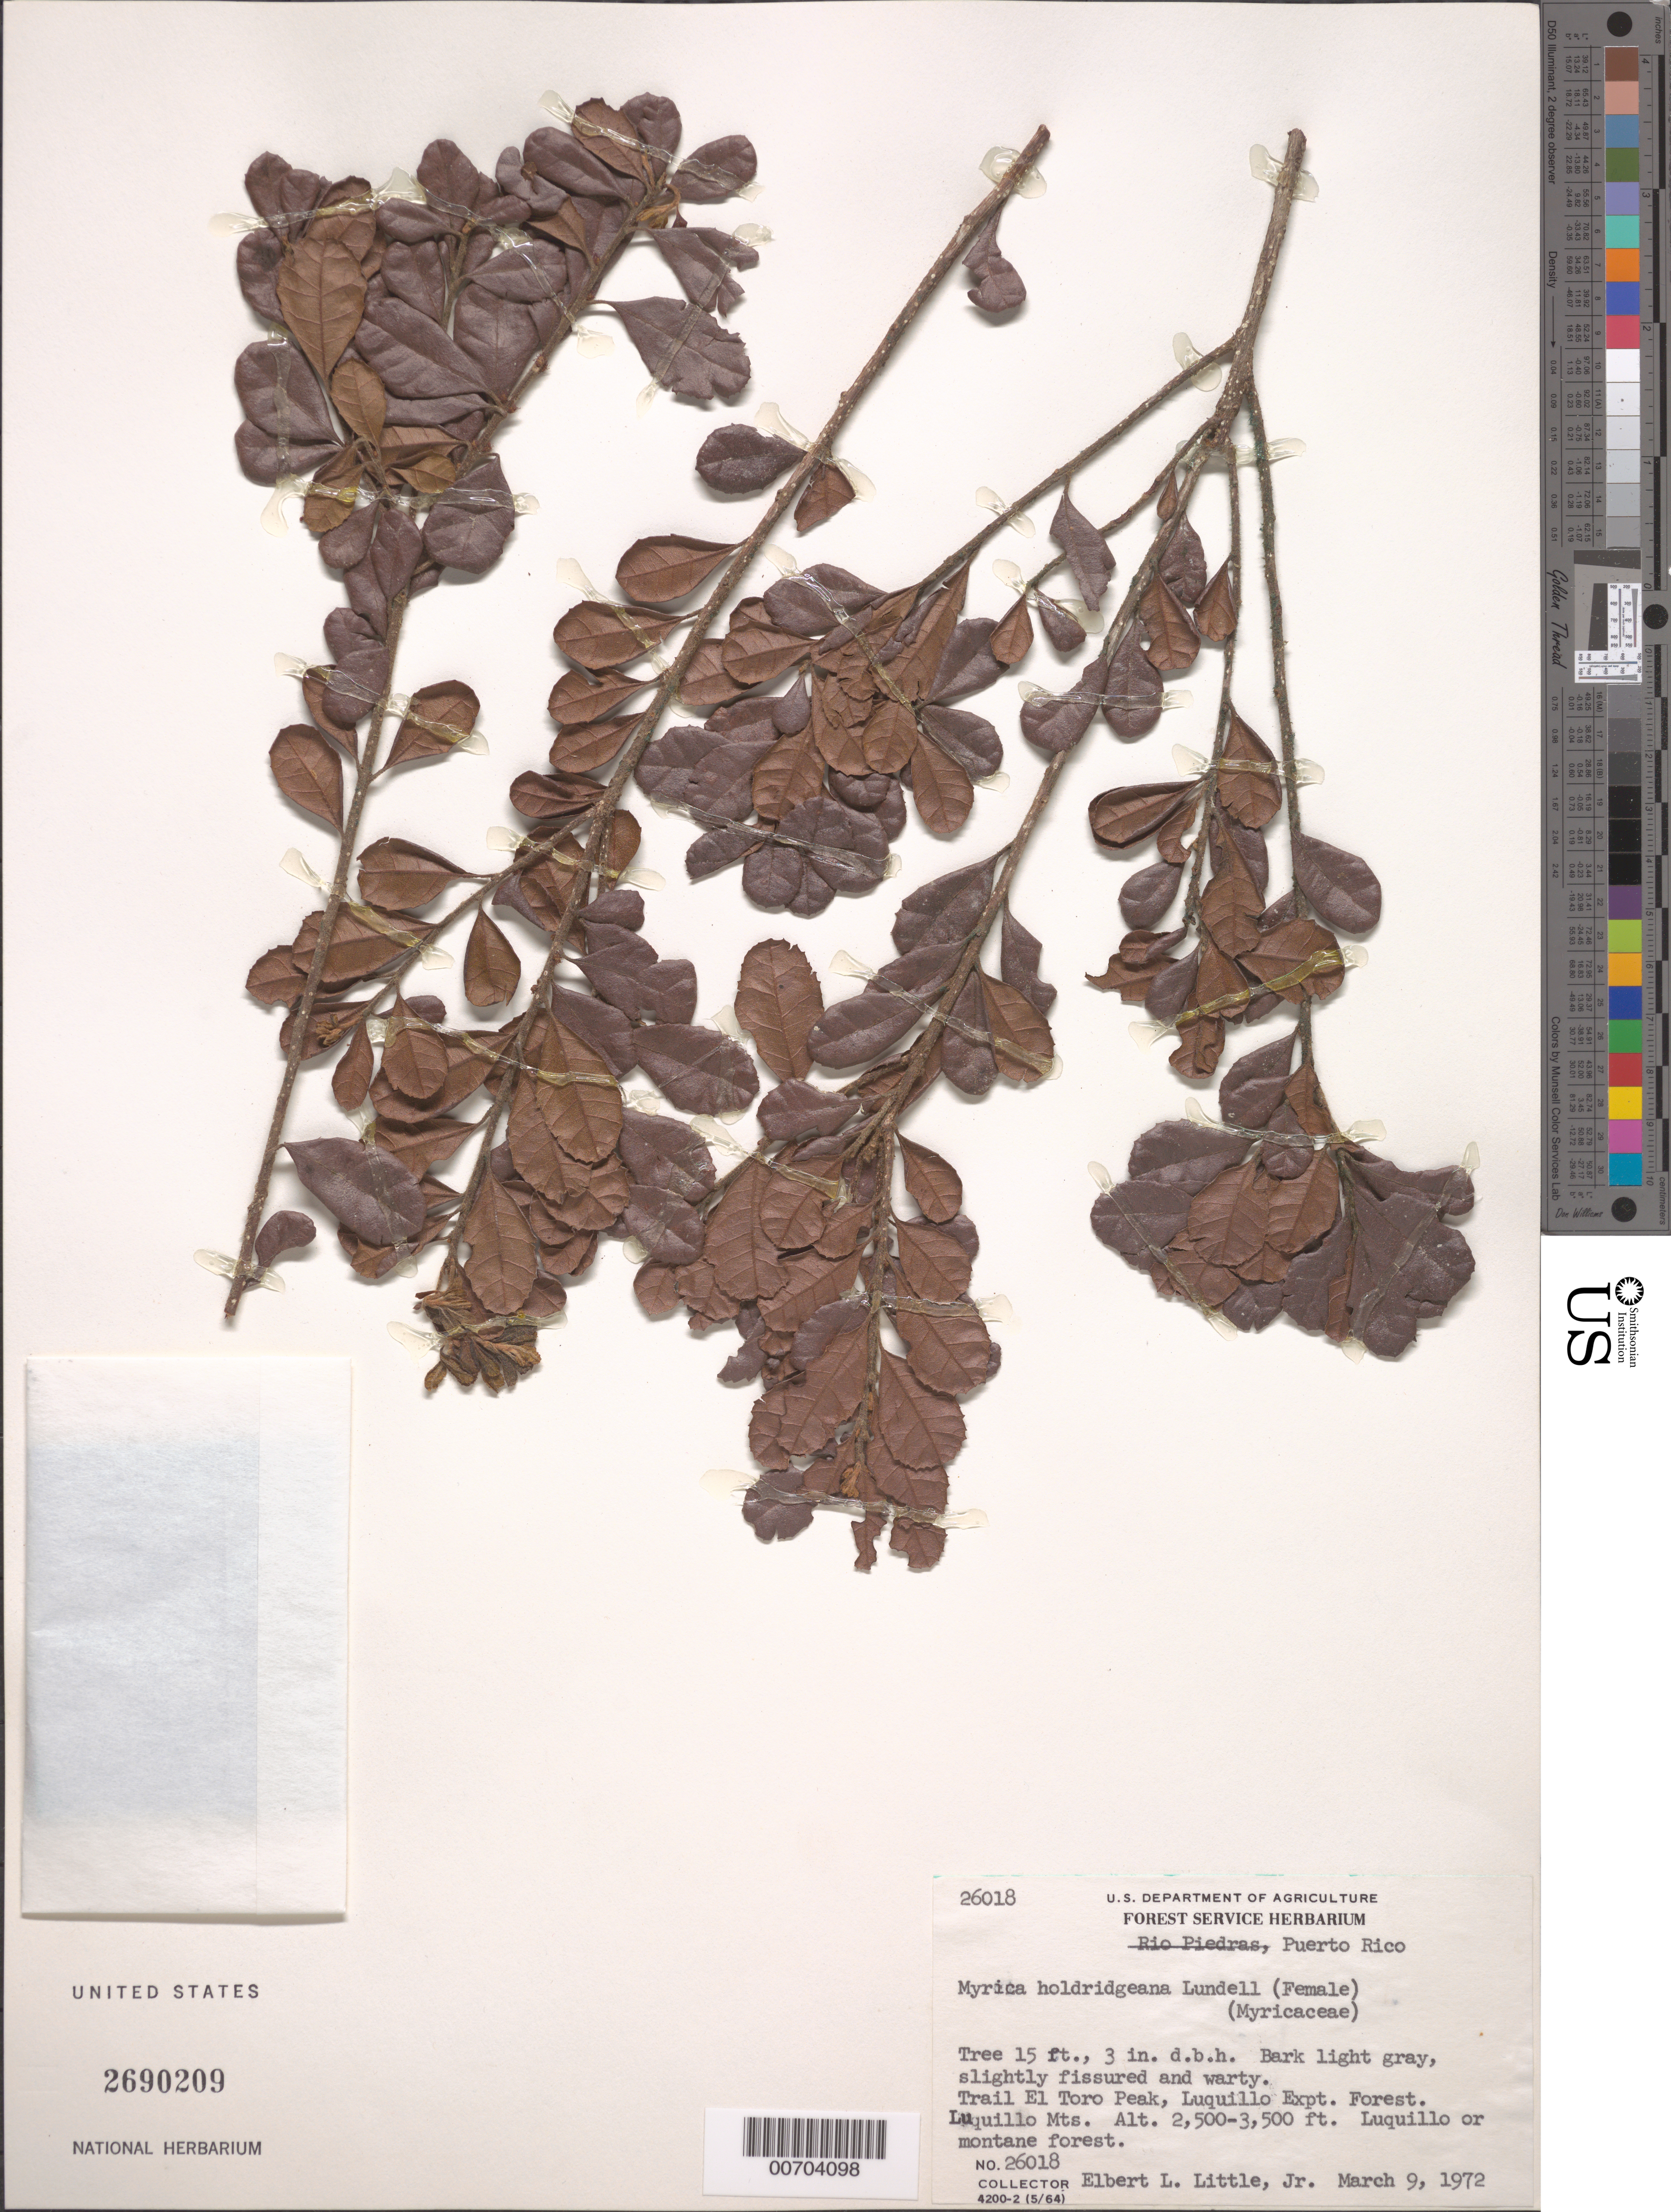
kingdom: Plantae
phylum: Tracheophyta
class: Magnoliopsida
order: Fagales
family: Myricaceae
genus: Morella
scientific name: Morella holdridgeana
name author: (Lundell) Wilbur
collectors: E. L. Little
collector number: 26018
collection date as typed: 09 Mar 1972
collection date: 1972-03-09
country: Puerto Rico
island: Greater Antilles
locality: Trail El Toro Peak, Luquillo Expt. Forest. Luquillo Mts.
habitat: Luquillo or Montane forest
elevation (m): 762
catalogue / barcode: US 2690209